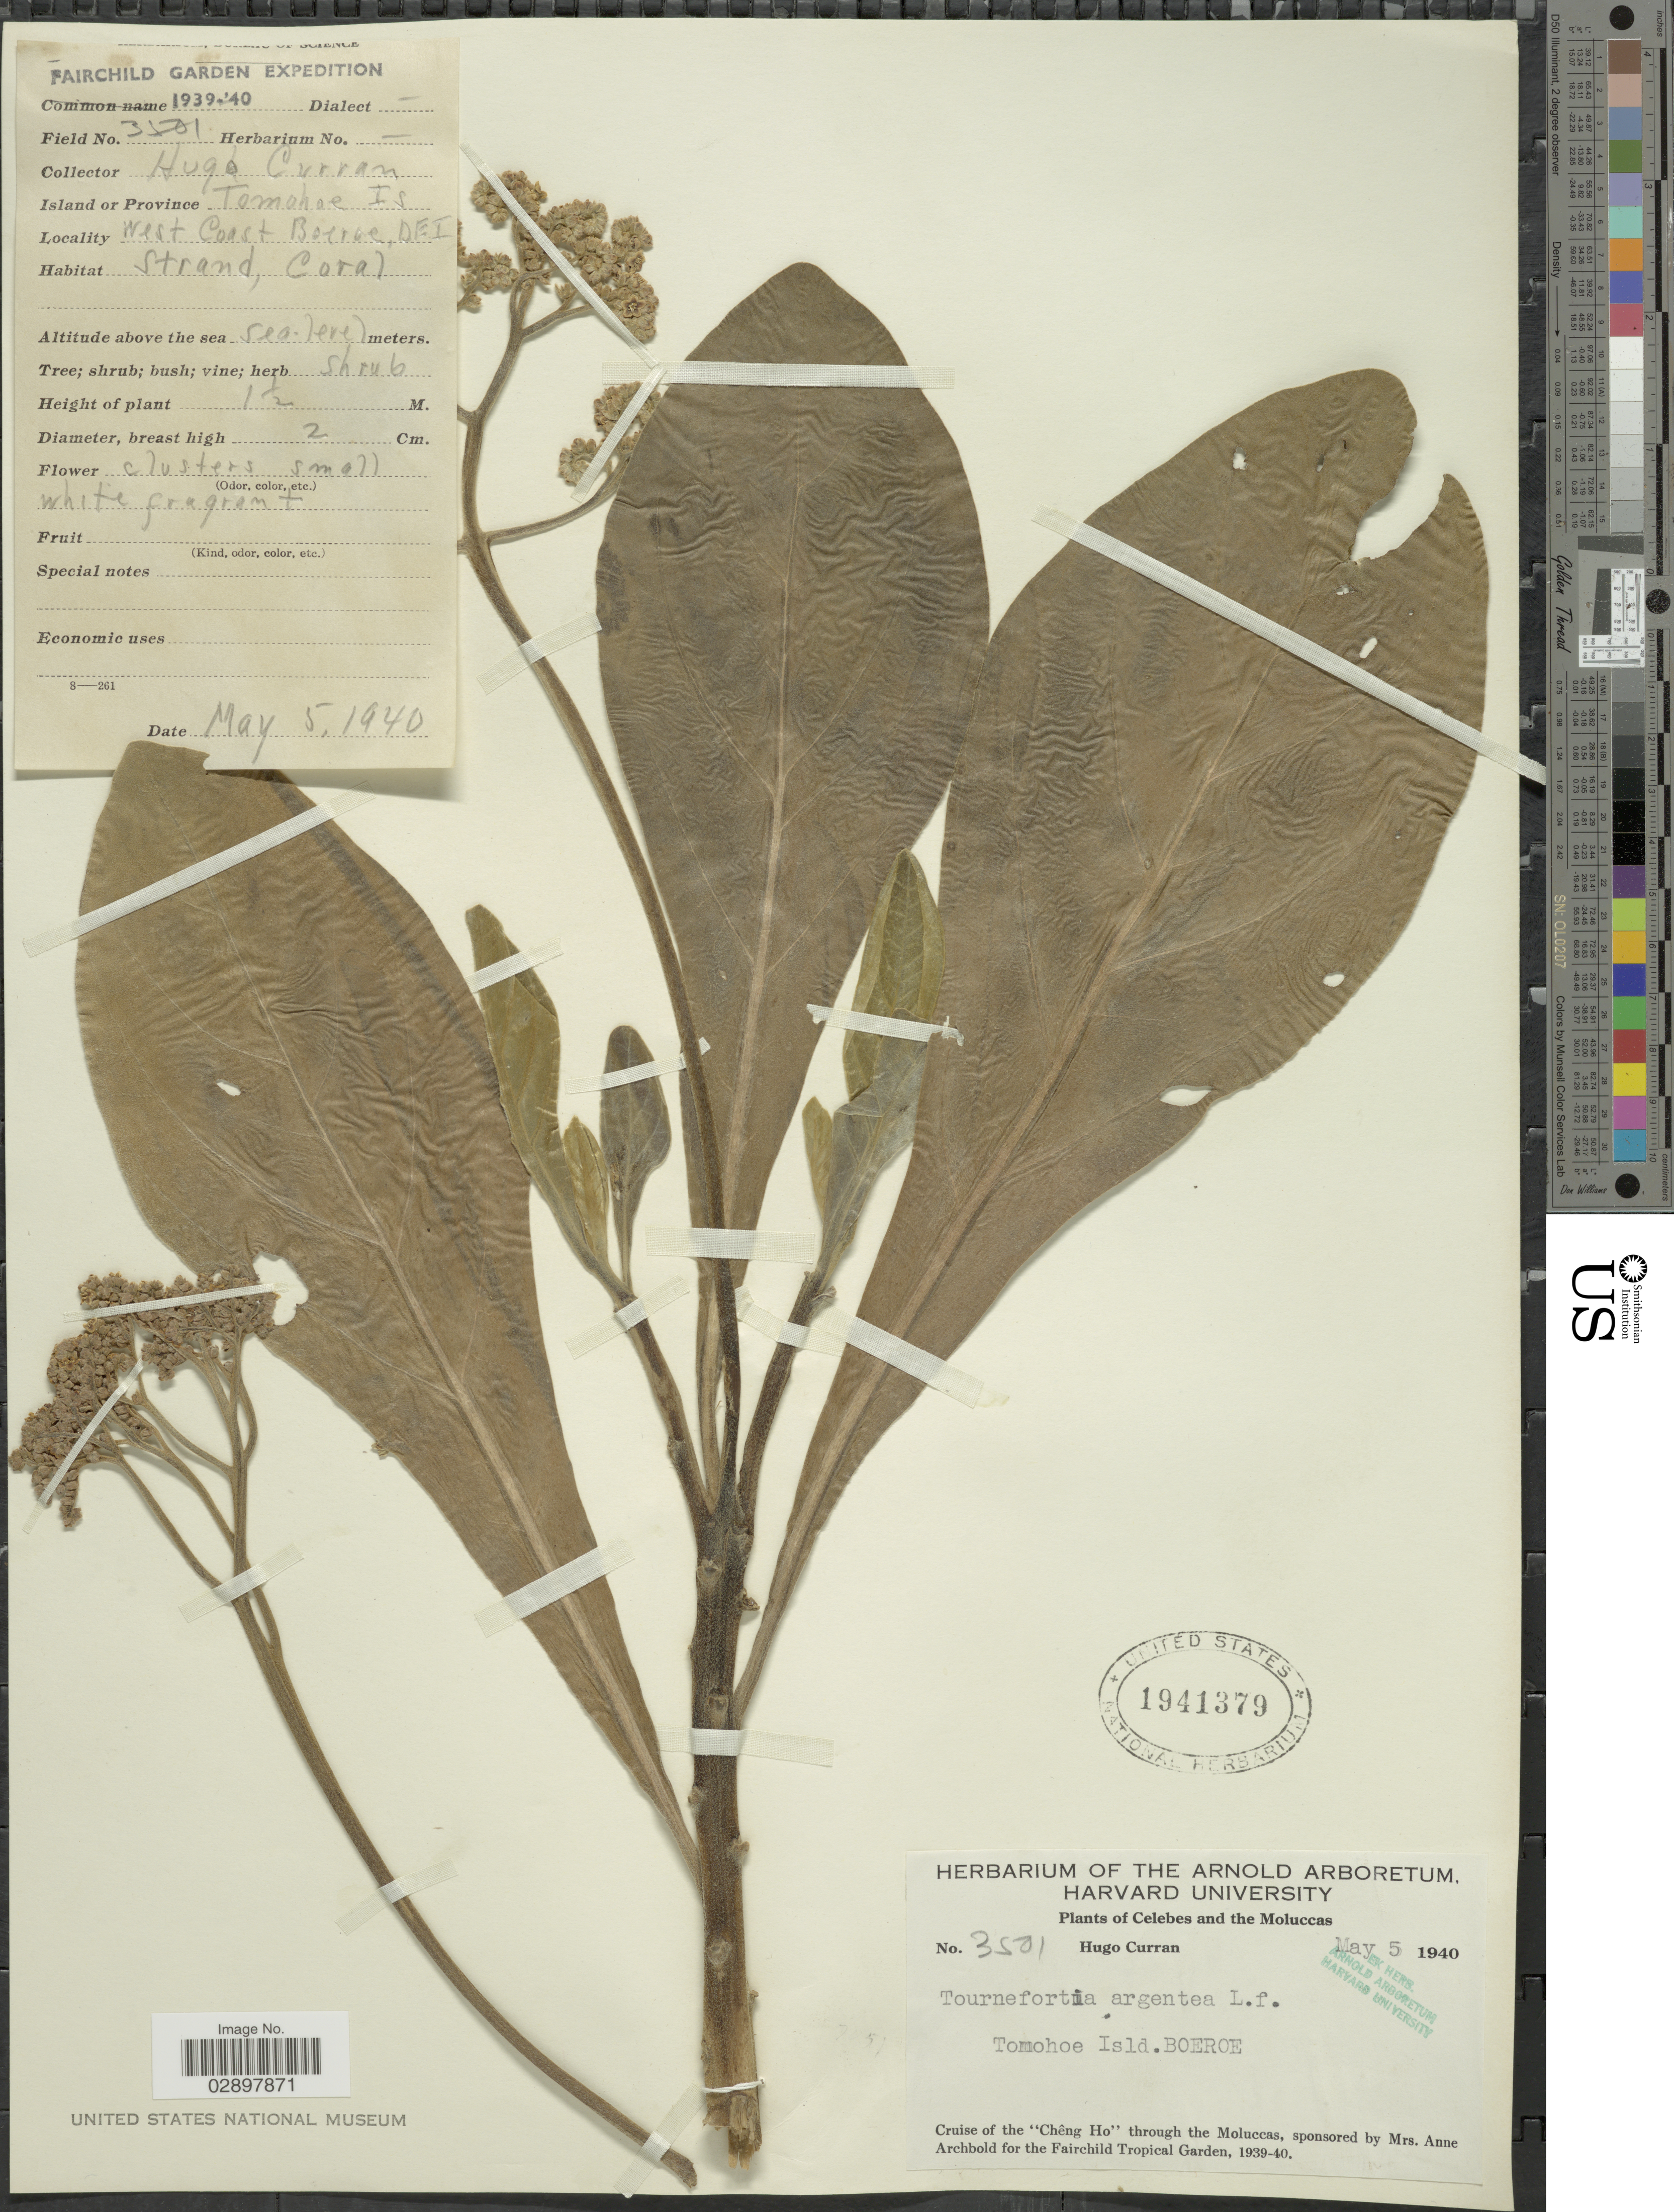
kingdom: Plantae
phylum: Tracheophyta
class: Magnoliopsida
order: Boraginales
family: Heliotropiaceae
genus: Heliotropium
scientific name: Heliotropium arboreum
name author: (Blanco) Mabberley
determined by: Wagner, W. L., (BOT), Smithsonian Institution - National Museum of Natural History (UNITED STATES)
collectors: H. Curran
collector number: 3501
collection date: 1940-05-05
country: Indonesia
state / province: Maluku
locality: Celebes and the Moluccas. Tomohoe Isld. Boeroe.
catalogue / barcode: US 1941379